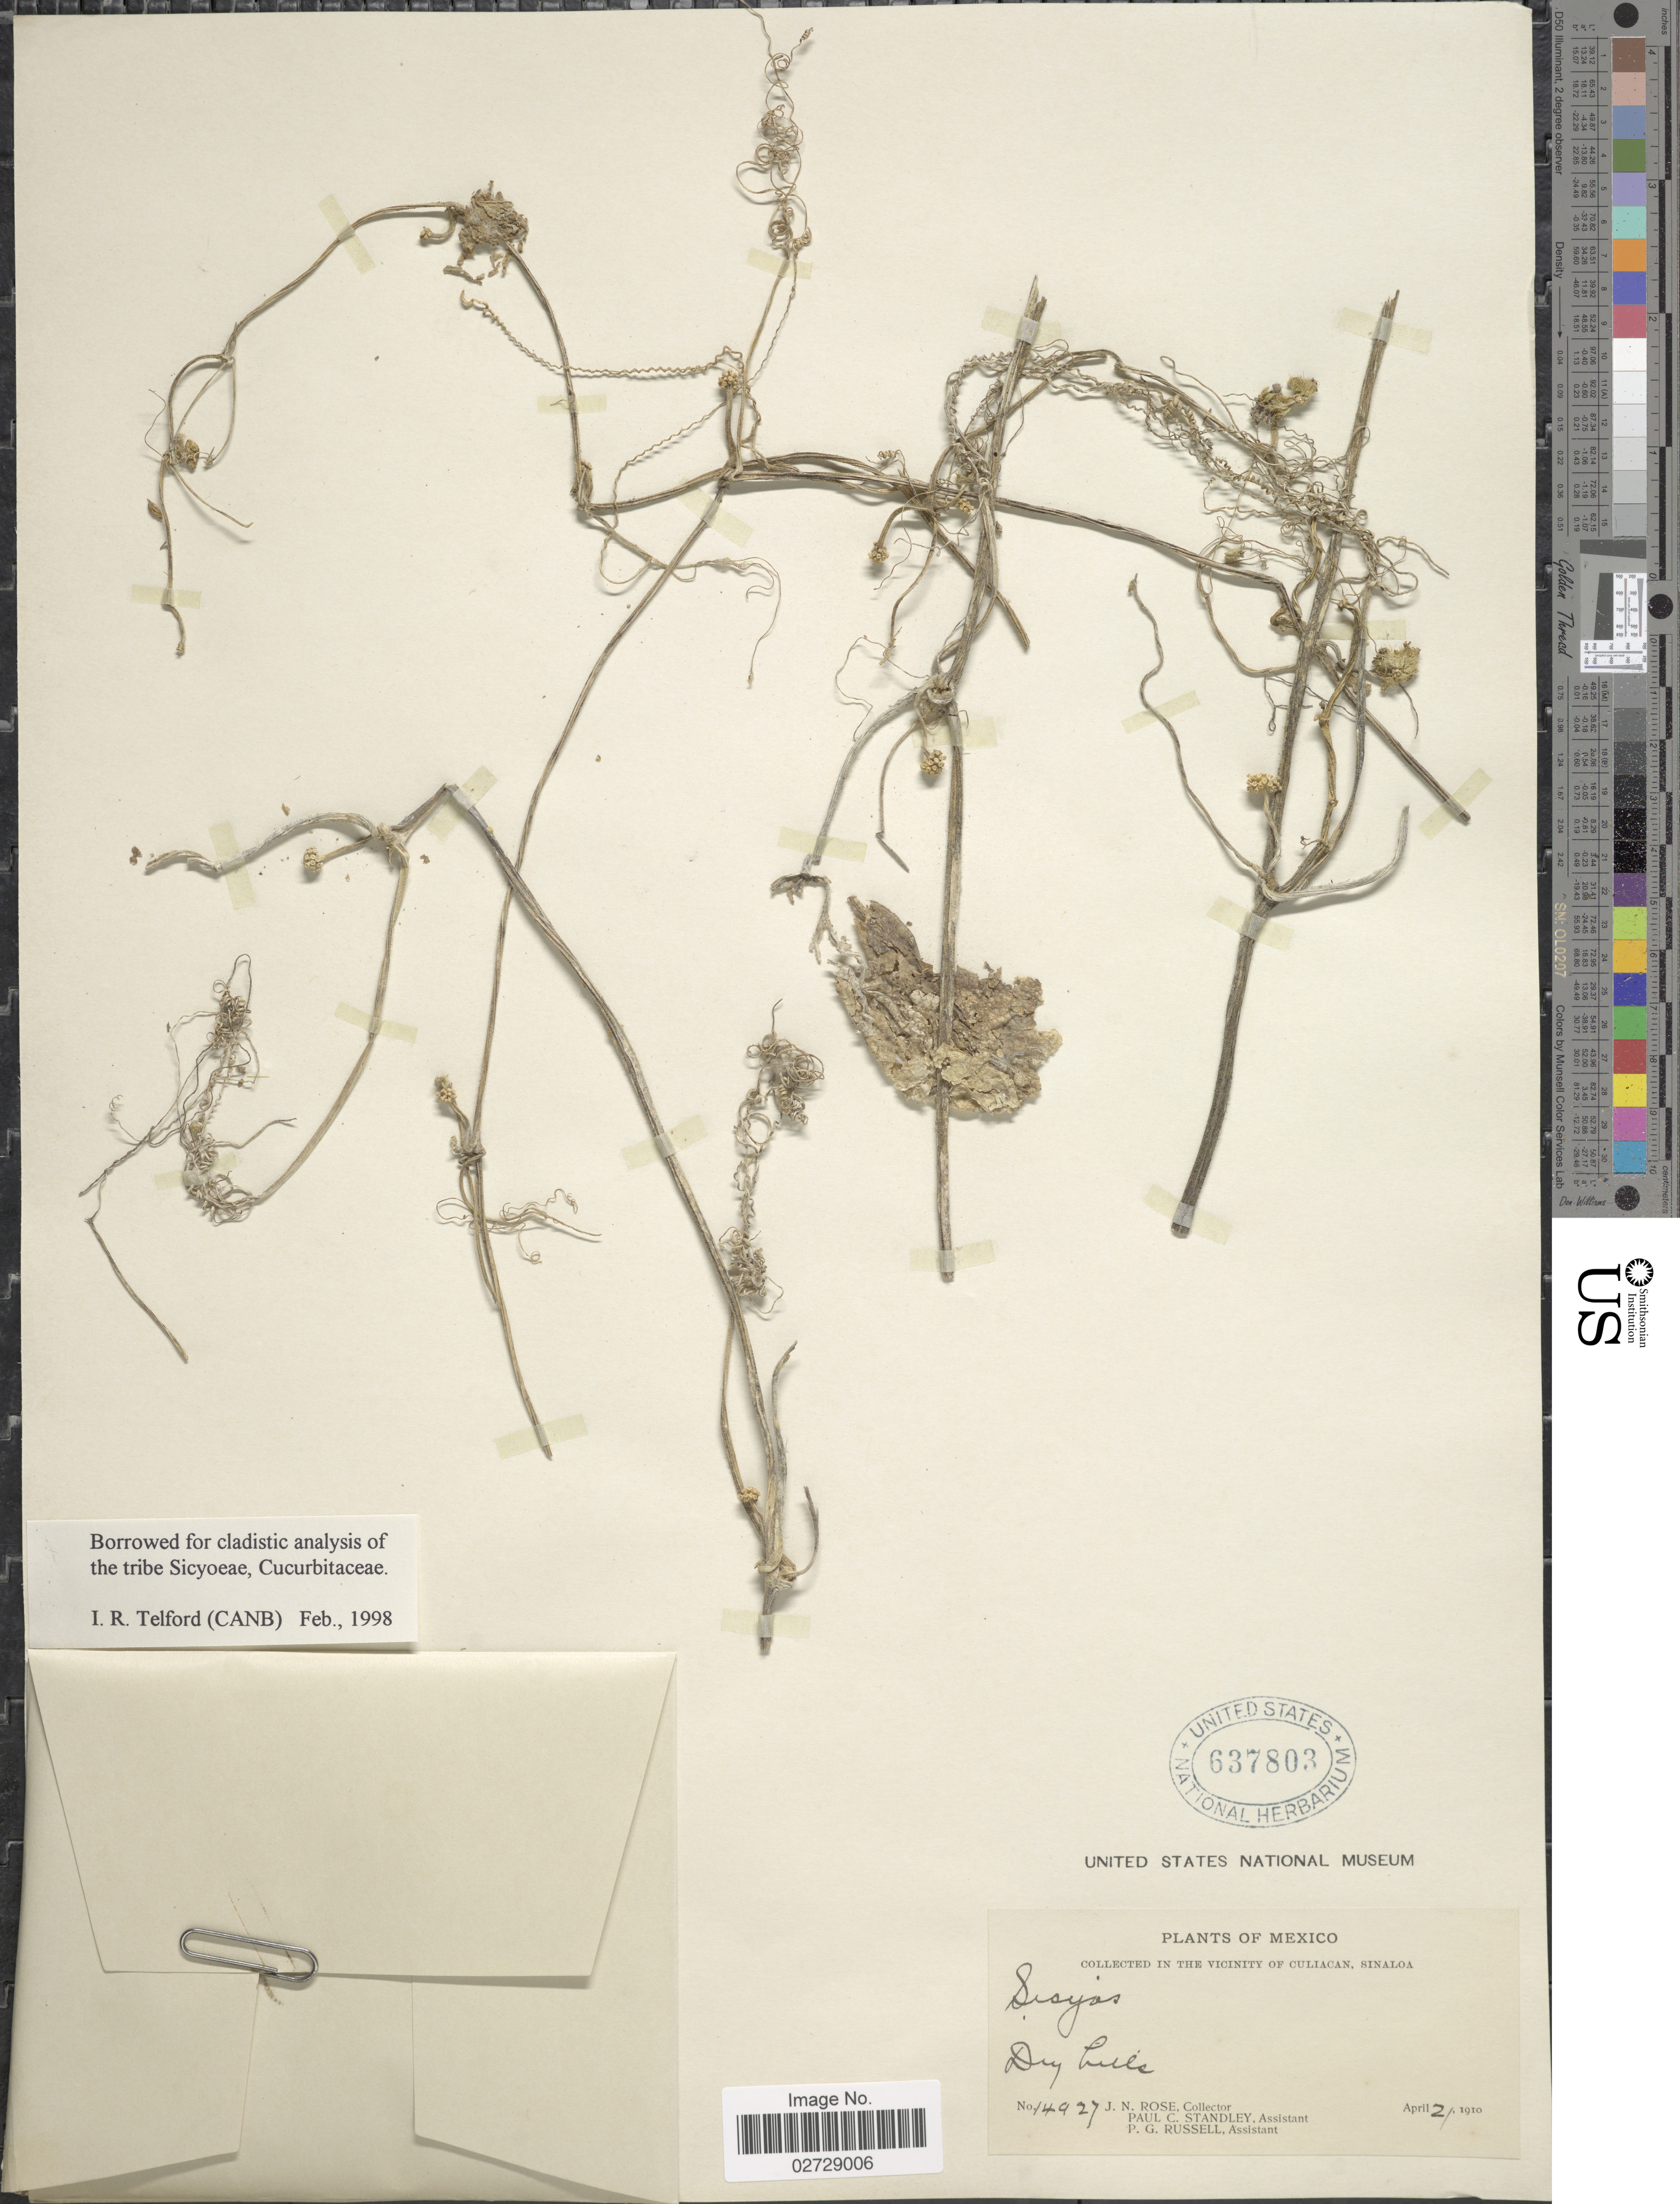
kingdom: Plantae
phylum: Tracheophyta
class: Magnoliopsida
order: Cucurbitales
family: Cucurbitaceae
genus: Sicyos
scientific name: Sicyos sp.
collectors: J. N. Rose, P. C. Standley & P. G. Russell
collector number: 14927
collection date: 1910-04-21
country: Mexico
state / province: Sinaloa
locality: In The Vicinity of Culiacan, Dry hills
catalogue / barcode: US 637803